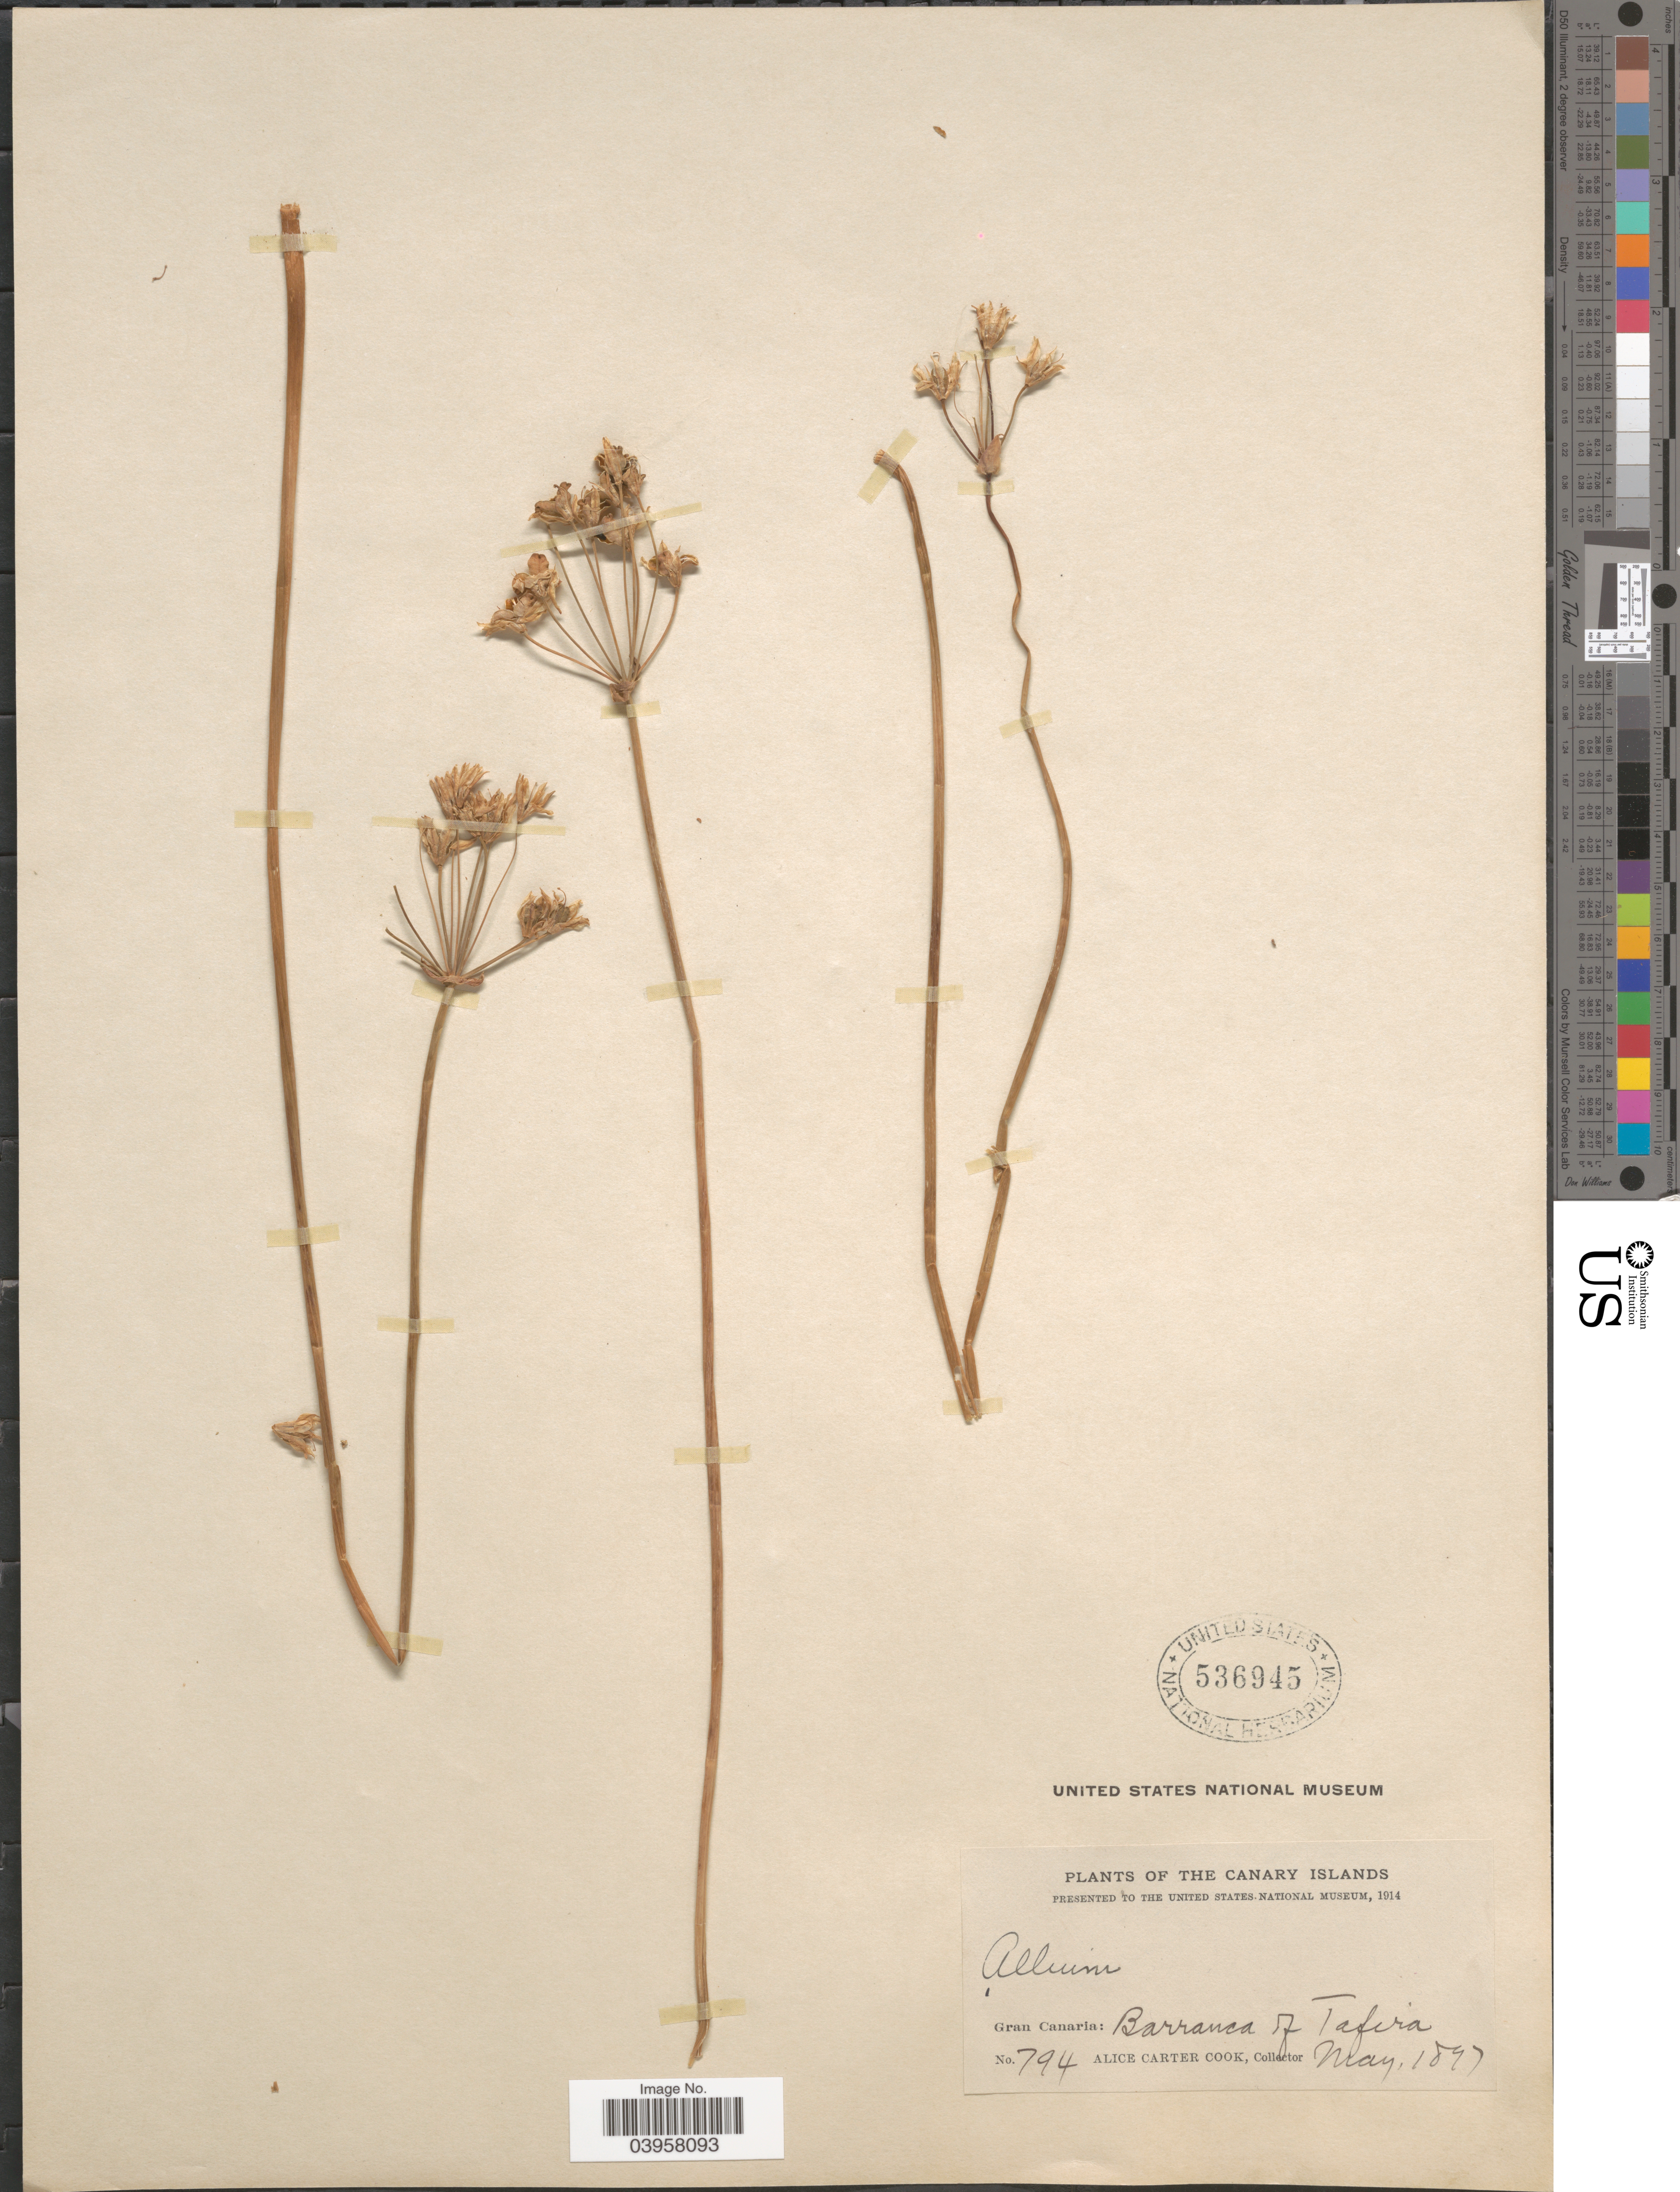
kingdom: Plantae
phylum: Tracheophyta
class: Liliopsida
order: Asparagales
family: Amaryllidaceae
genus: Allium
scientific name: Allium sp.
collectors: Alice C. Cook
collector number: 794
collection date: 1897-05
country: Spain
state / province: Canarias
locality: The Canary Islands. Gran Canaria: Barranca of Tafira.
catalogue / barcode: US 536945